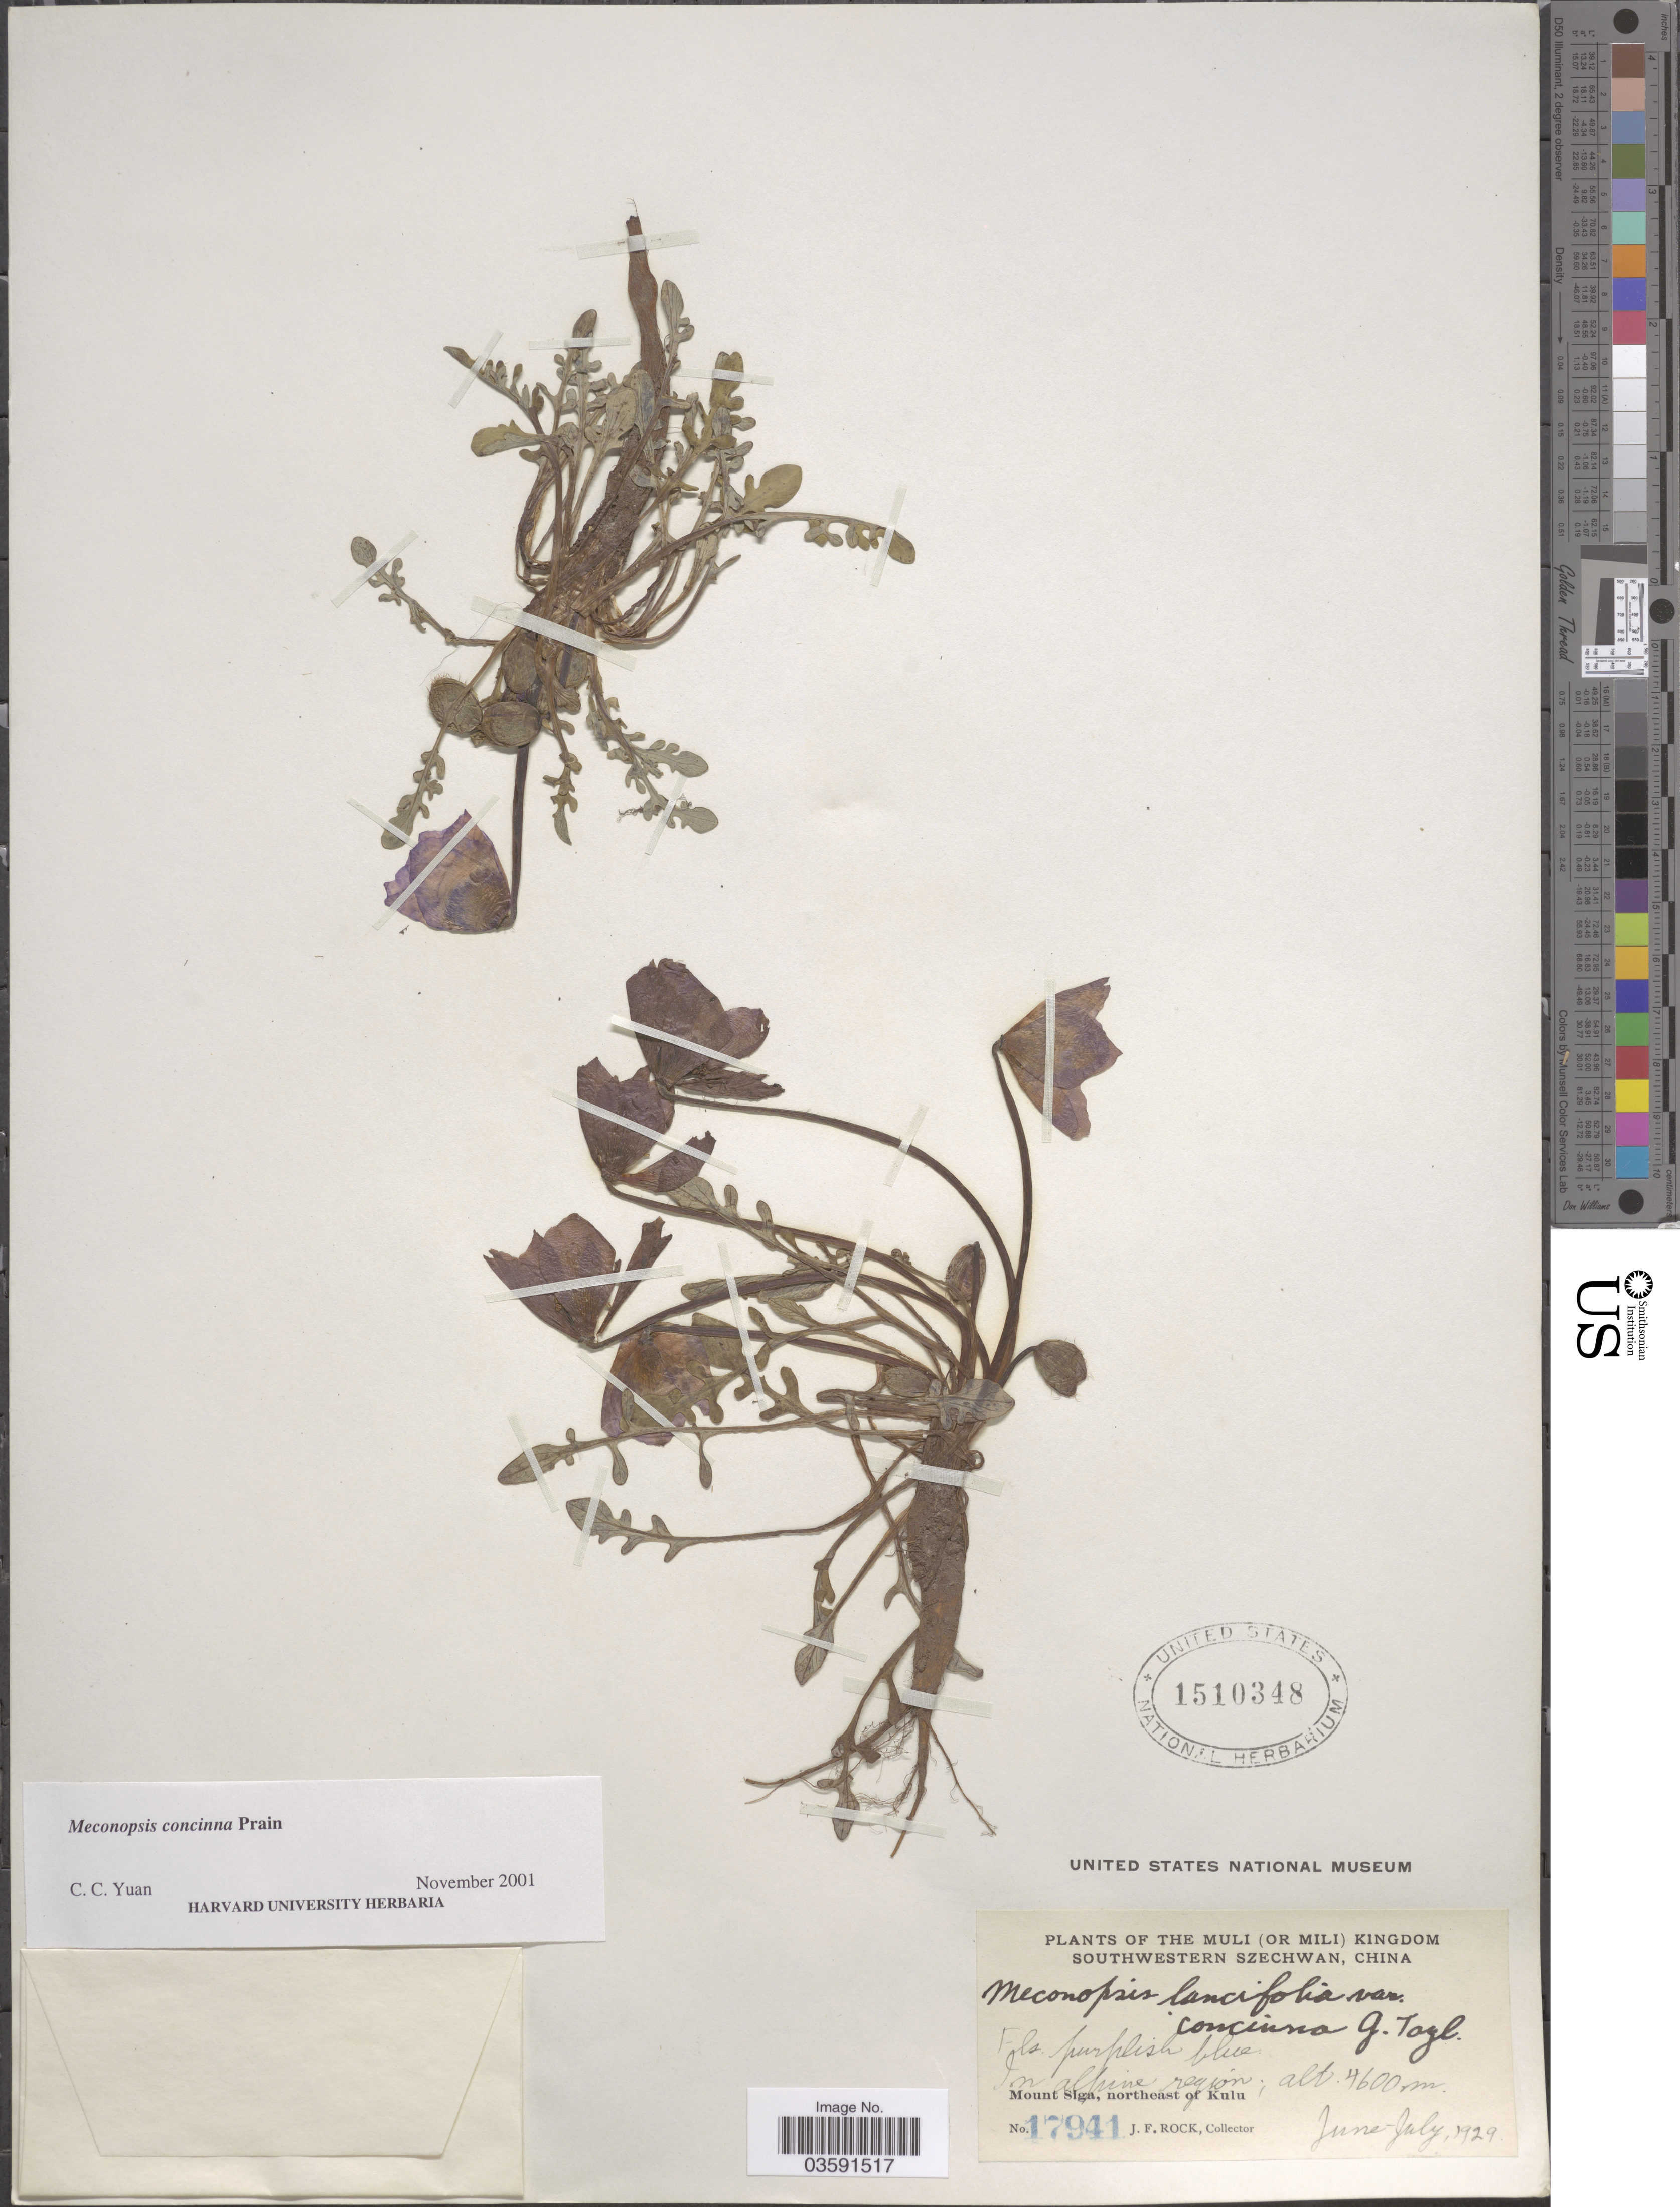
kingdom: Plantae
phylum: Tracheophyta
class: Magnoliopsida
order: Ranunculales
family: Papaveraceae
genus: Meconopsis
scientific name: Meconopsis concinna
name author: Prain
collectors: J. Rock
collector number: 17941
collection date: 1929-06/1929-07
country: China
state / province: Sichuan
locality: The Muli (or Mili) Kingdom. Southwestern Szechwan. Mount Siga, northeast of Kulu.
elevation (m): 4600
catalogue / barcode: US 1510348